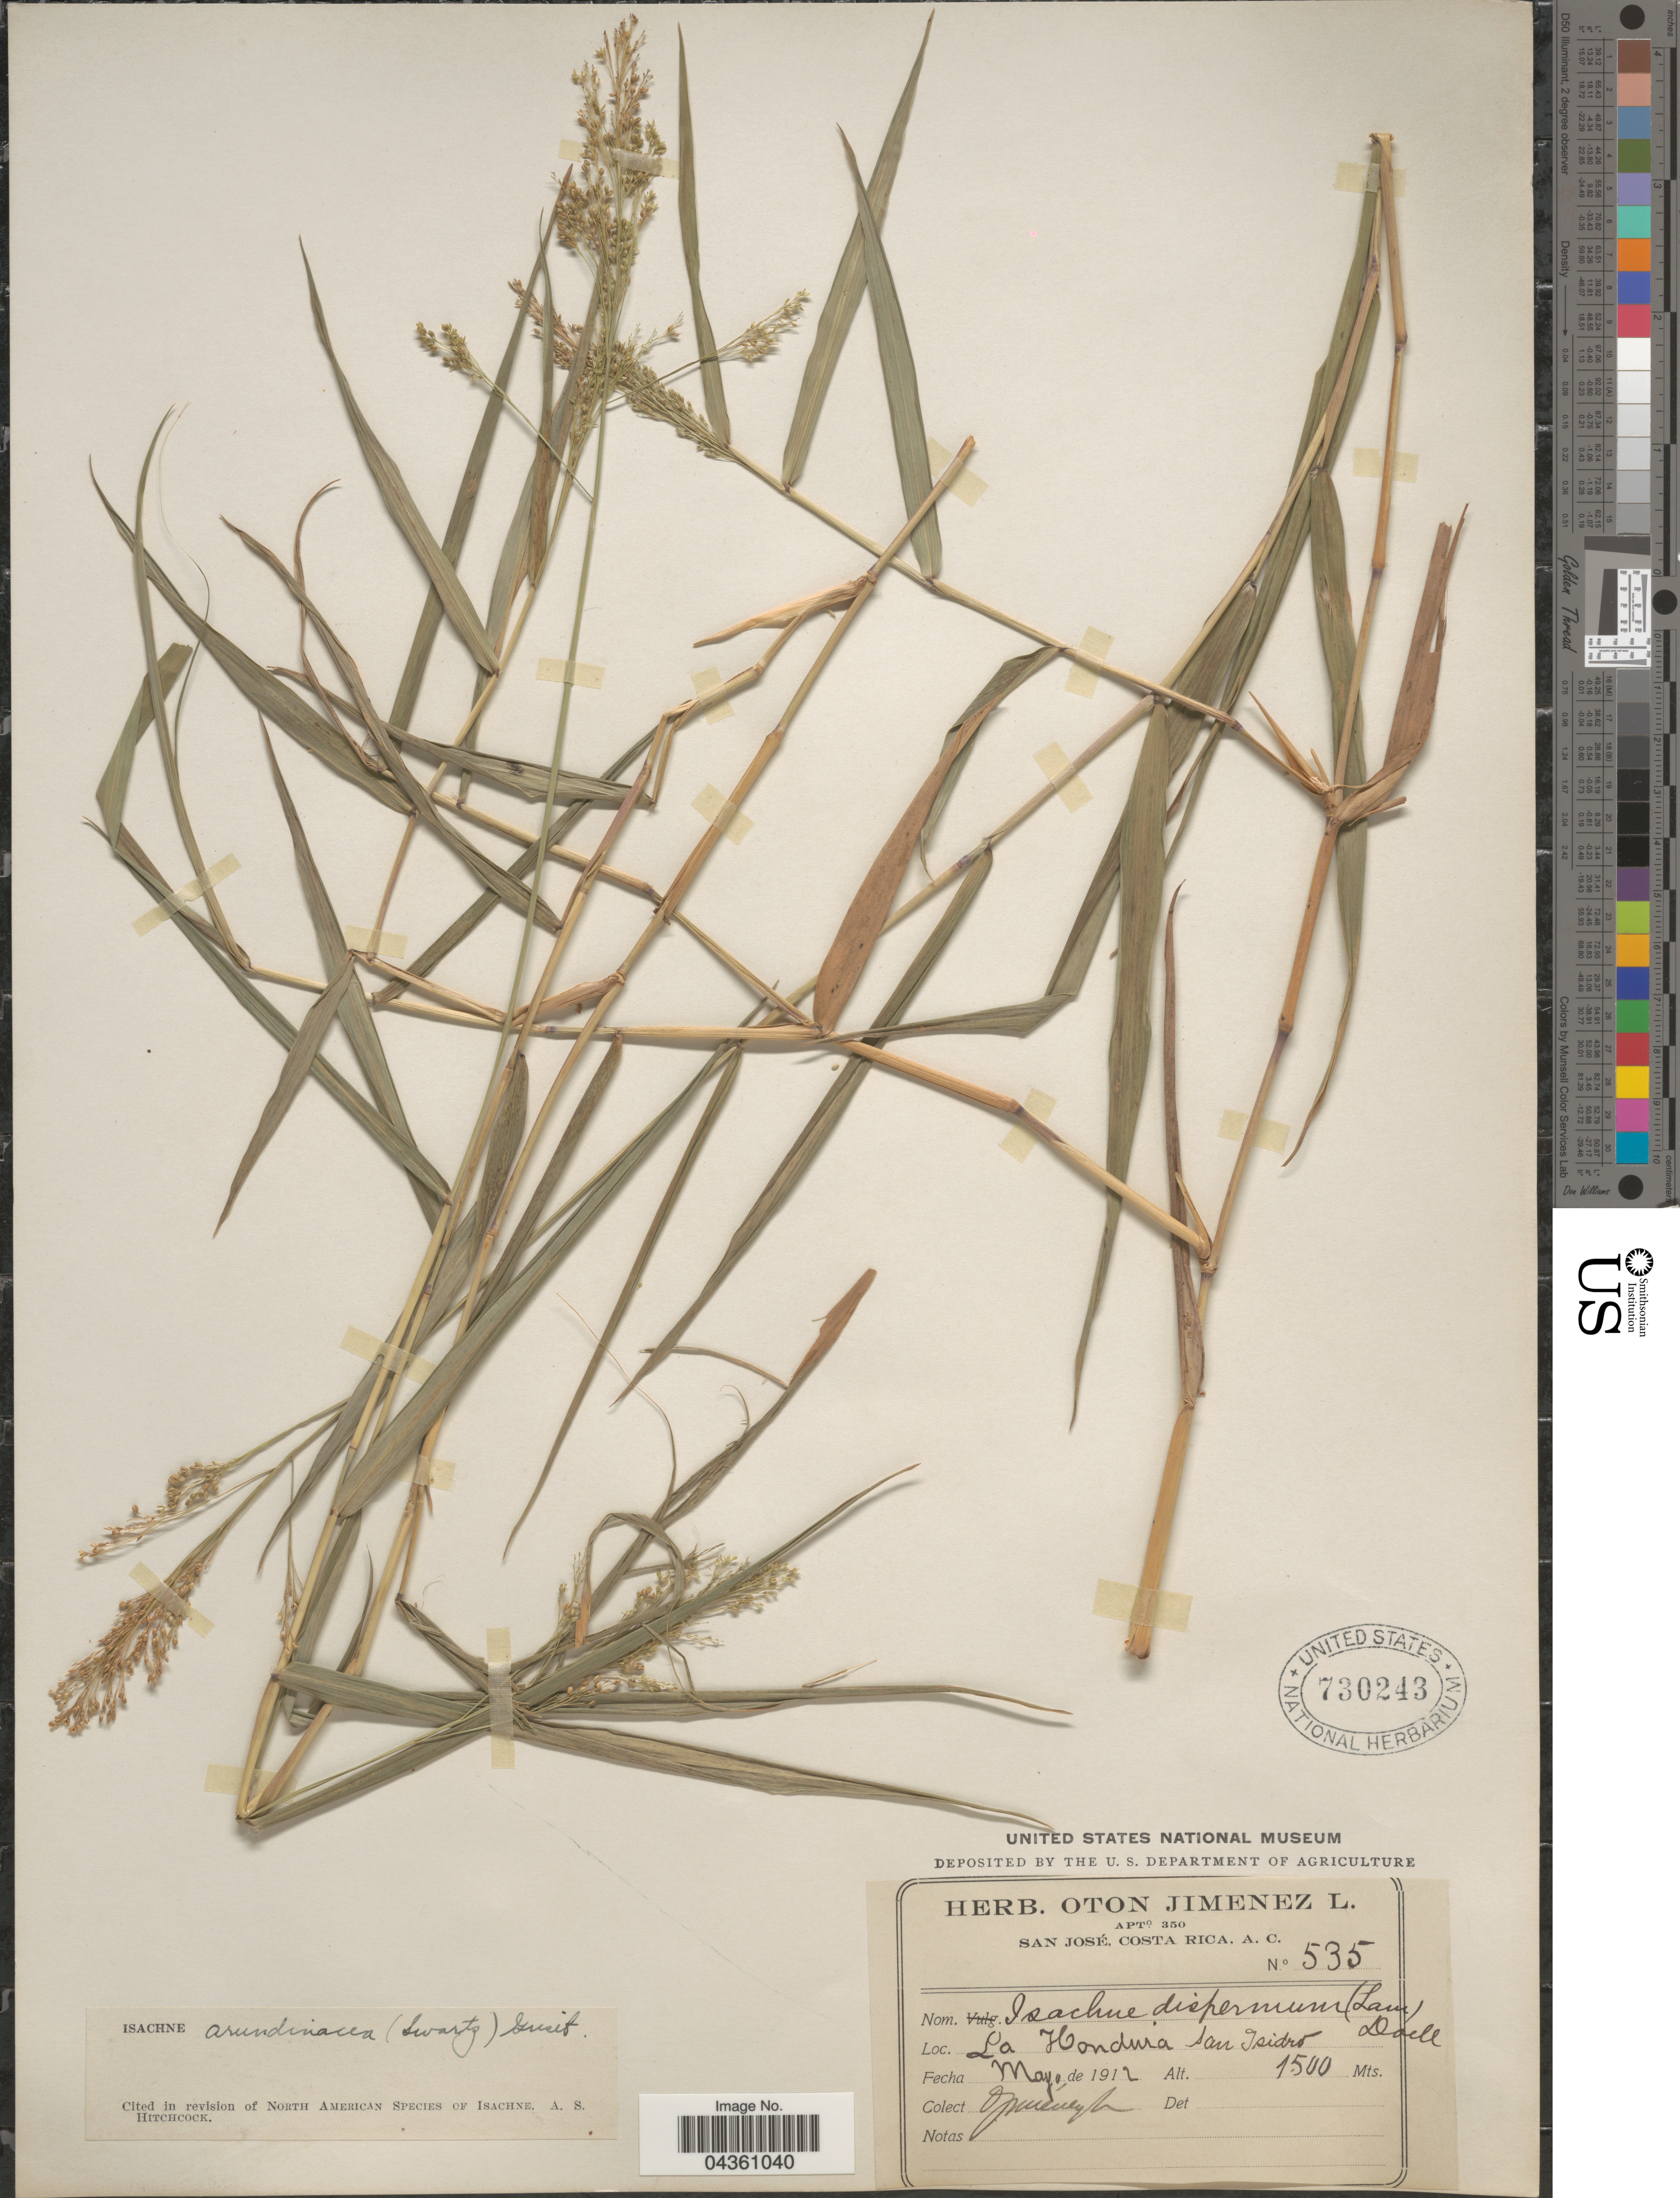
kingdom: Plantae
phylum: Tracheophyta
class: Liliopsida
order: Poales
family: Poaceae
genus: Isachne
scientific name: Isachne arundinacea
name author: (Sw.) Griseb.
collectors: O. Jiménez L.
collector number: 535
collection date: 1912-05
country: Costa Rica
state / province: San José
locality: La Hondura San Isidro.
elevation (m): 1500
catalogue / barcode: US 730243